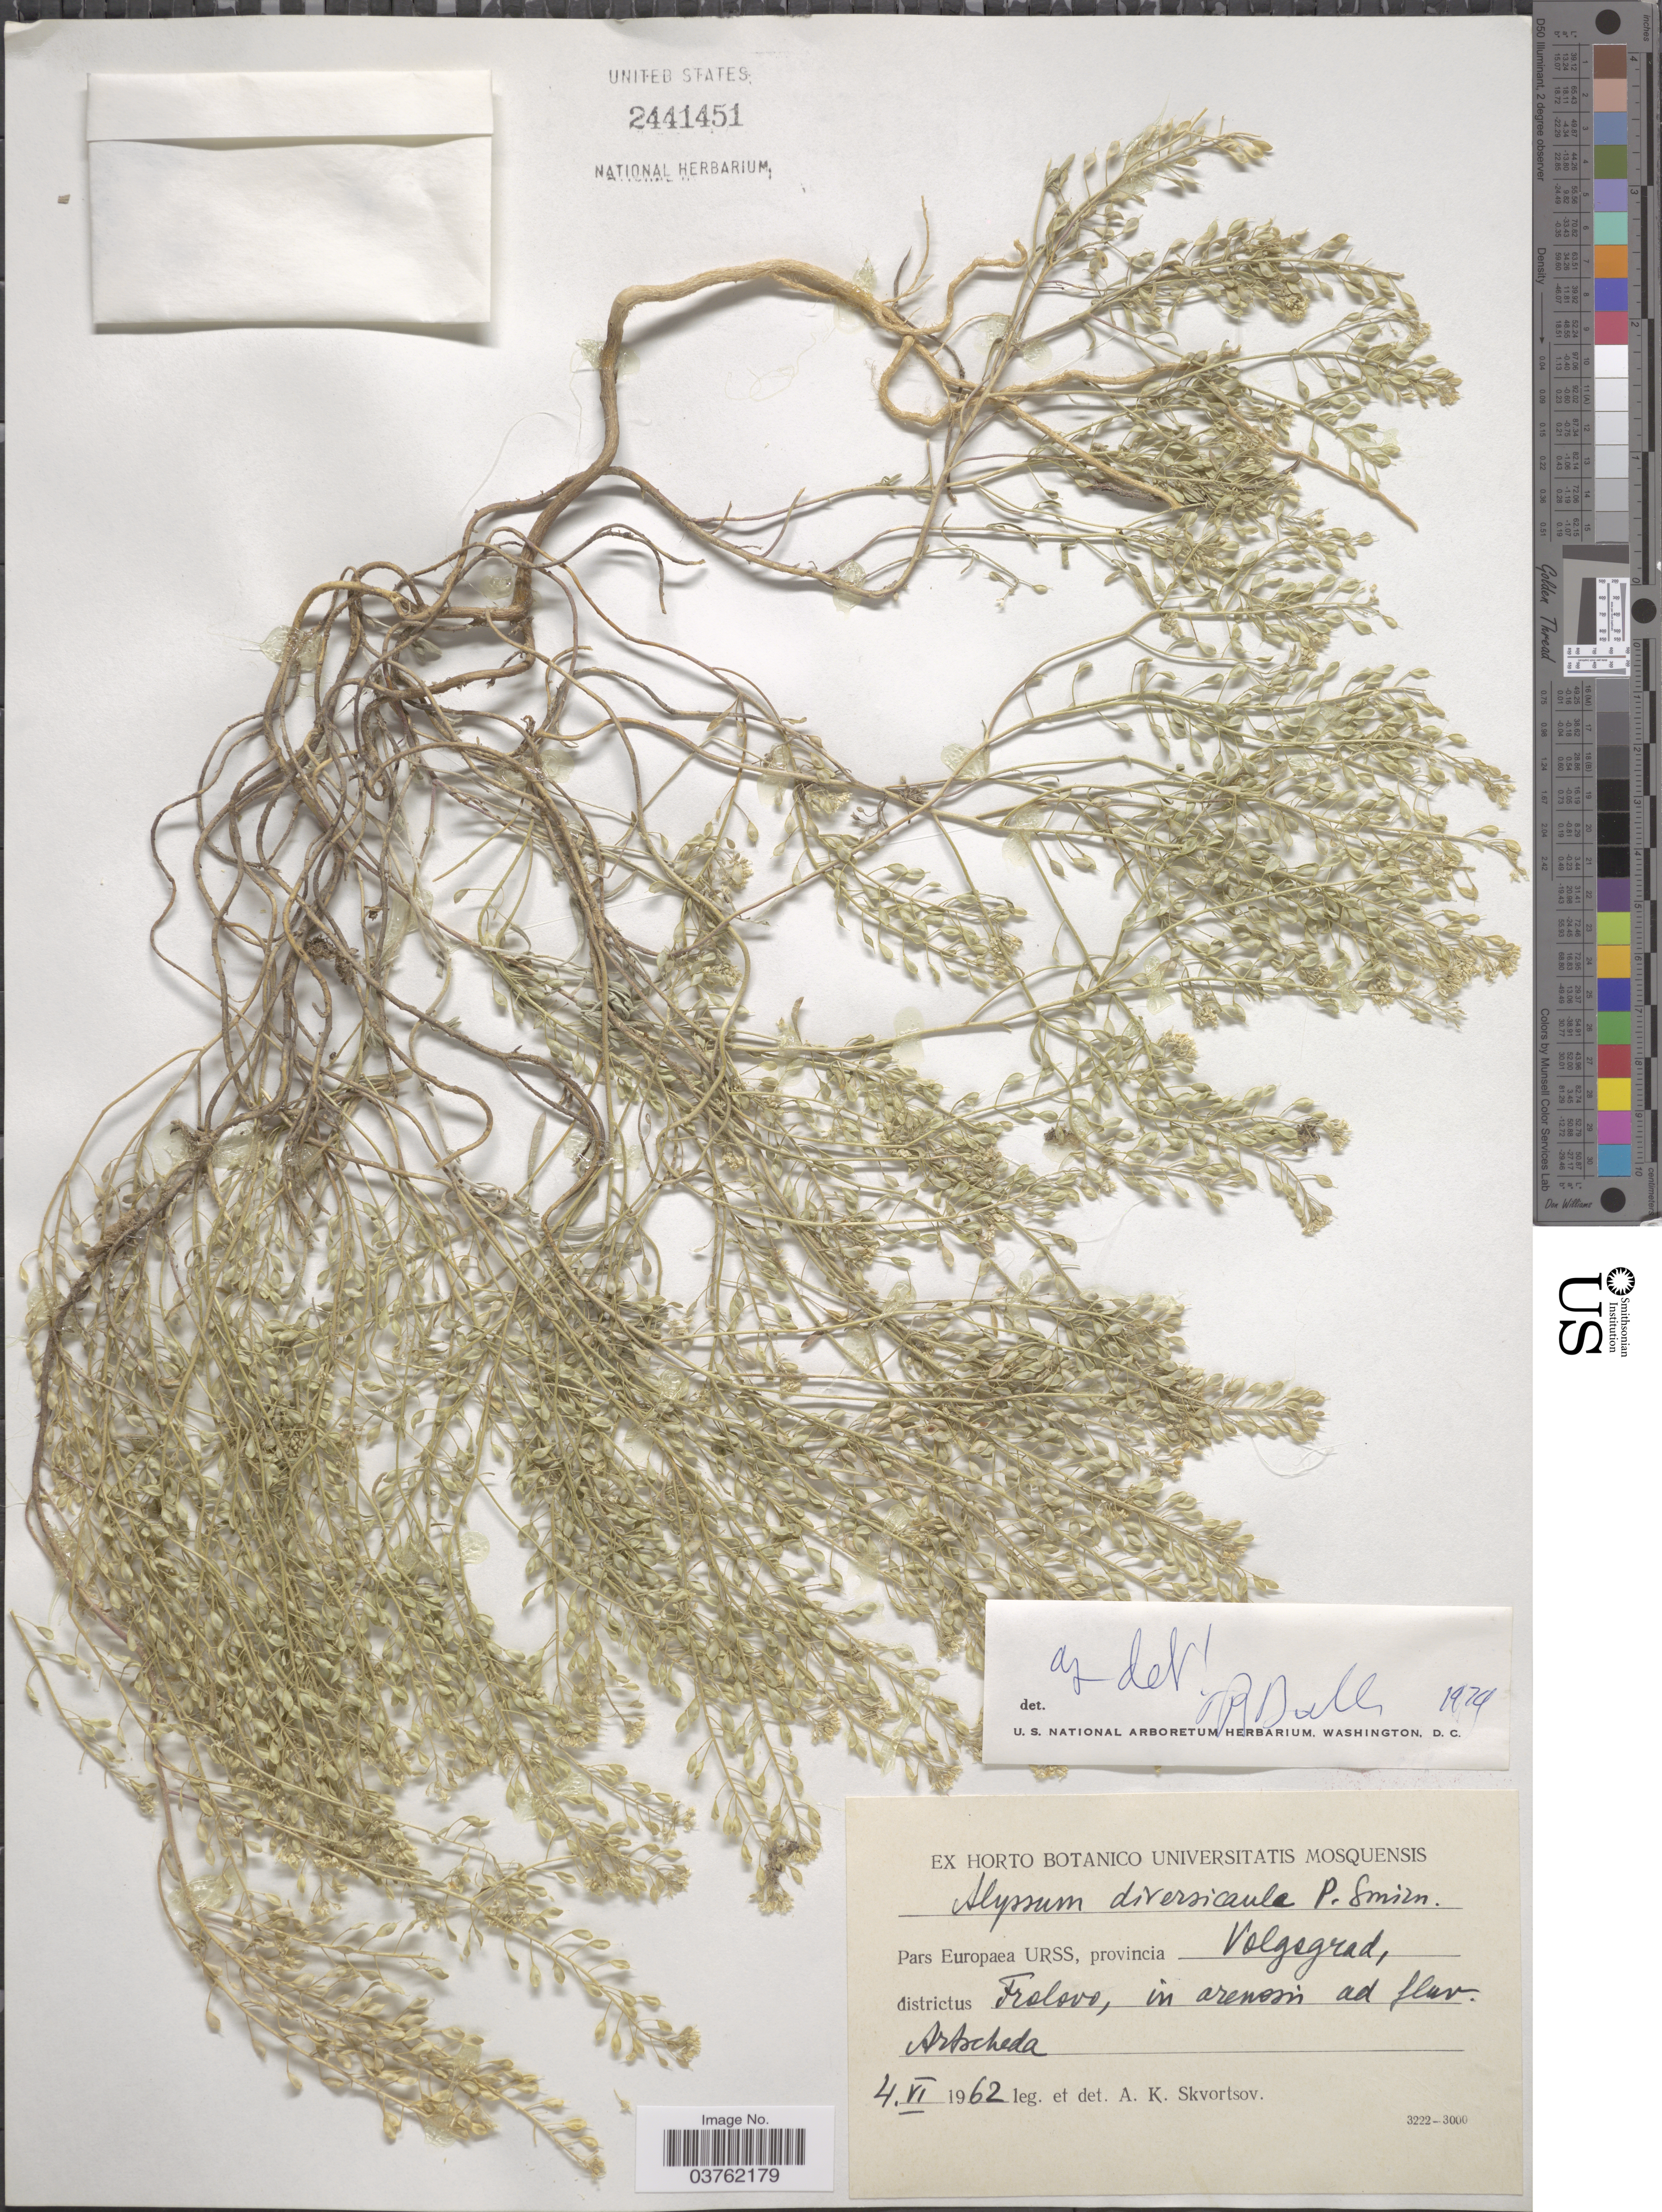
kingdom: Plantae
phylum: Tracheophyta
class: Magnoliopsida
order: Brassicales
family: Brassicaceae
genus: Alyssum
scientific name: Alyssum diversicaule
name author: P.A. Smirn.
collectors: A. K. Skvortsov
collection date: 1962-06-04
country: Russian Federation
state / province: Volgograd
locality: Pars Europaea URSS, districtus Frolovo, in arenosis ad fluv. Artscheda.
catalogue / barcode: US 2441451